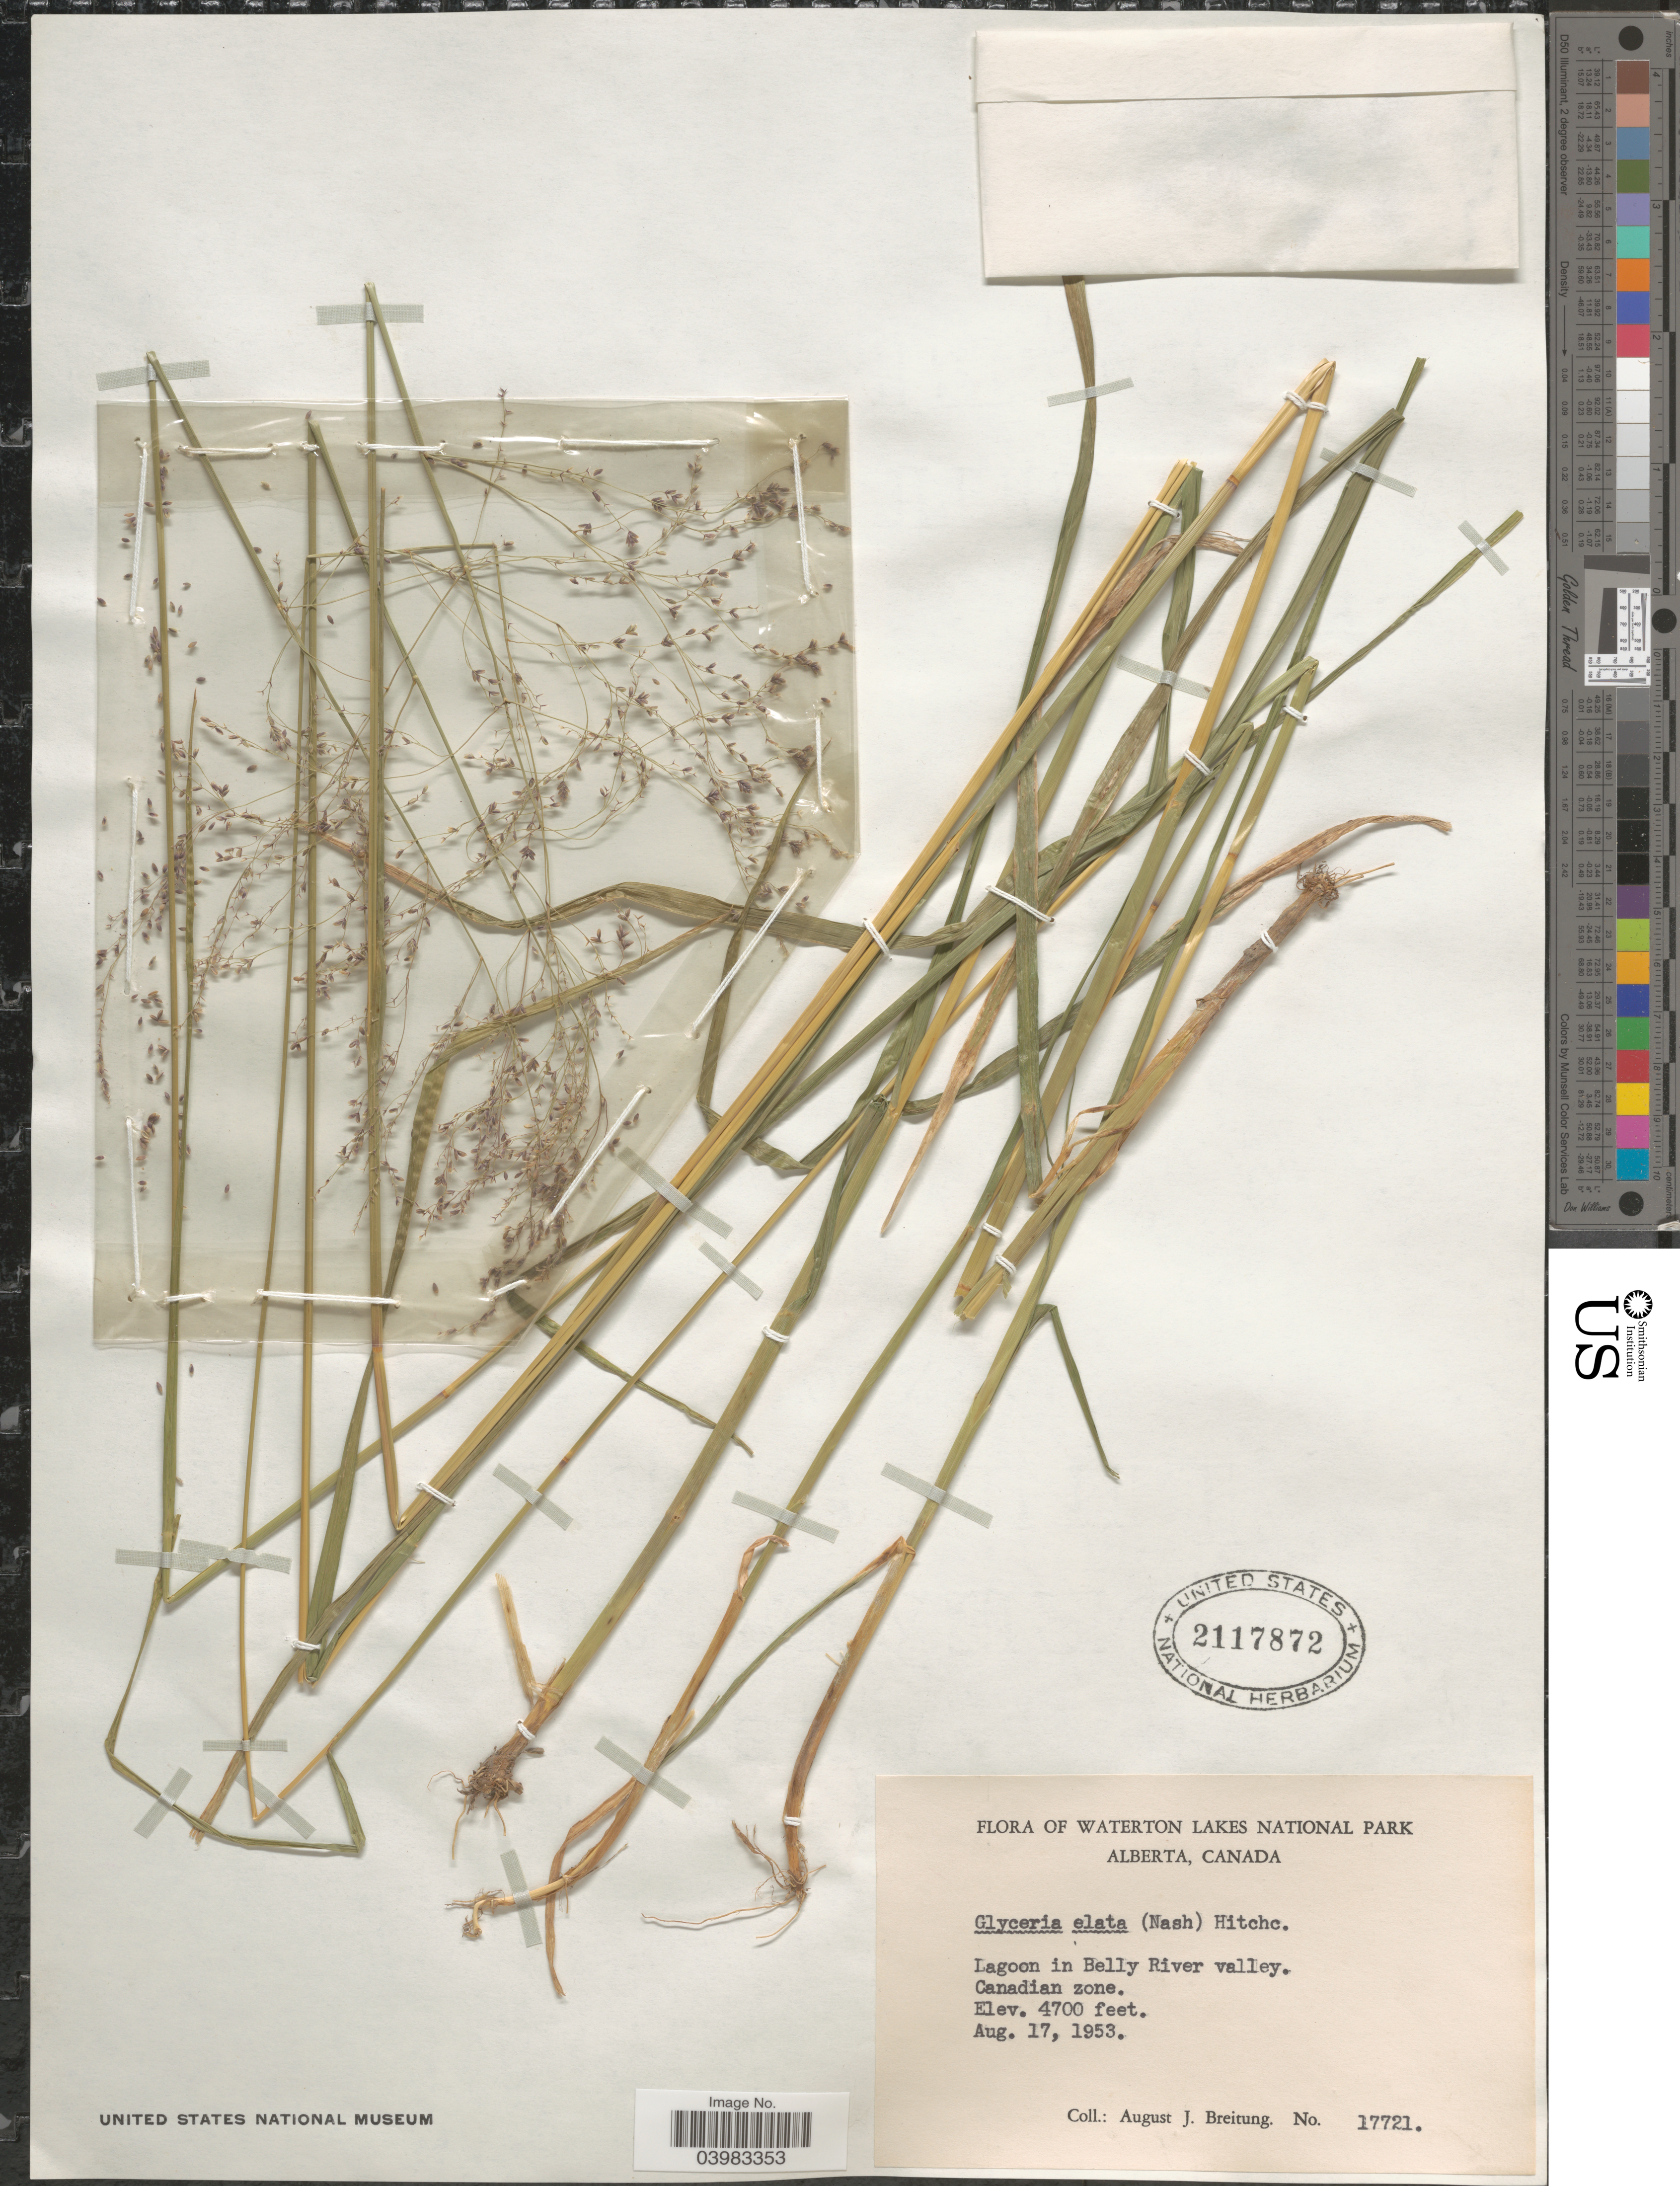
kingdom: Plantae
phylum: Tracheophyta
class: Liliopsida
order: Poales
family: Poaceae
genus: Glyceria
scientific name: Glyceria elata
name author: (Nash) M.E. Jones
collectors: A. Breitung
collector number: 17721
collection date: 1953-08-17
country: Canada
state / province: Alberta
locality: Waterton Lakes National Park. Lagoon in Belly River valley. Canadian zone.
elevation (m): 1433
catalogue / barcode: US 2117872